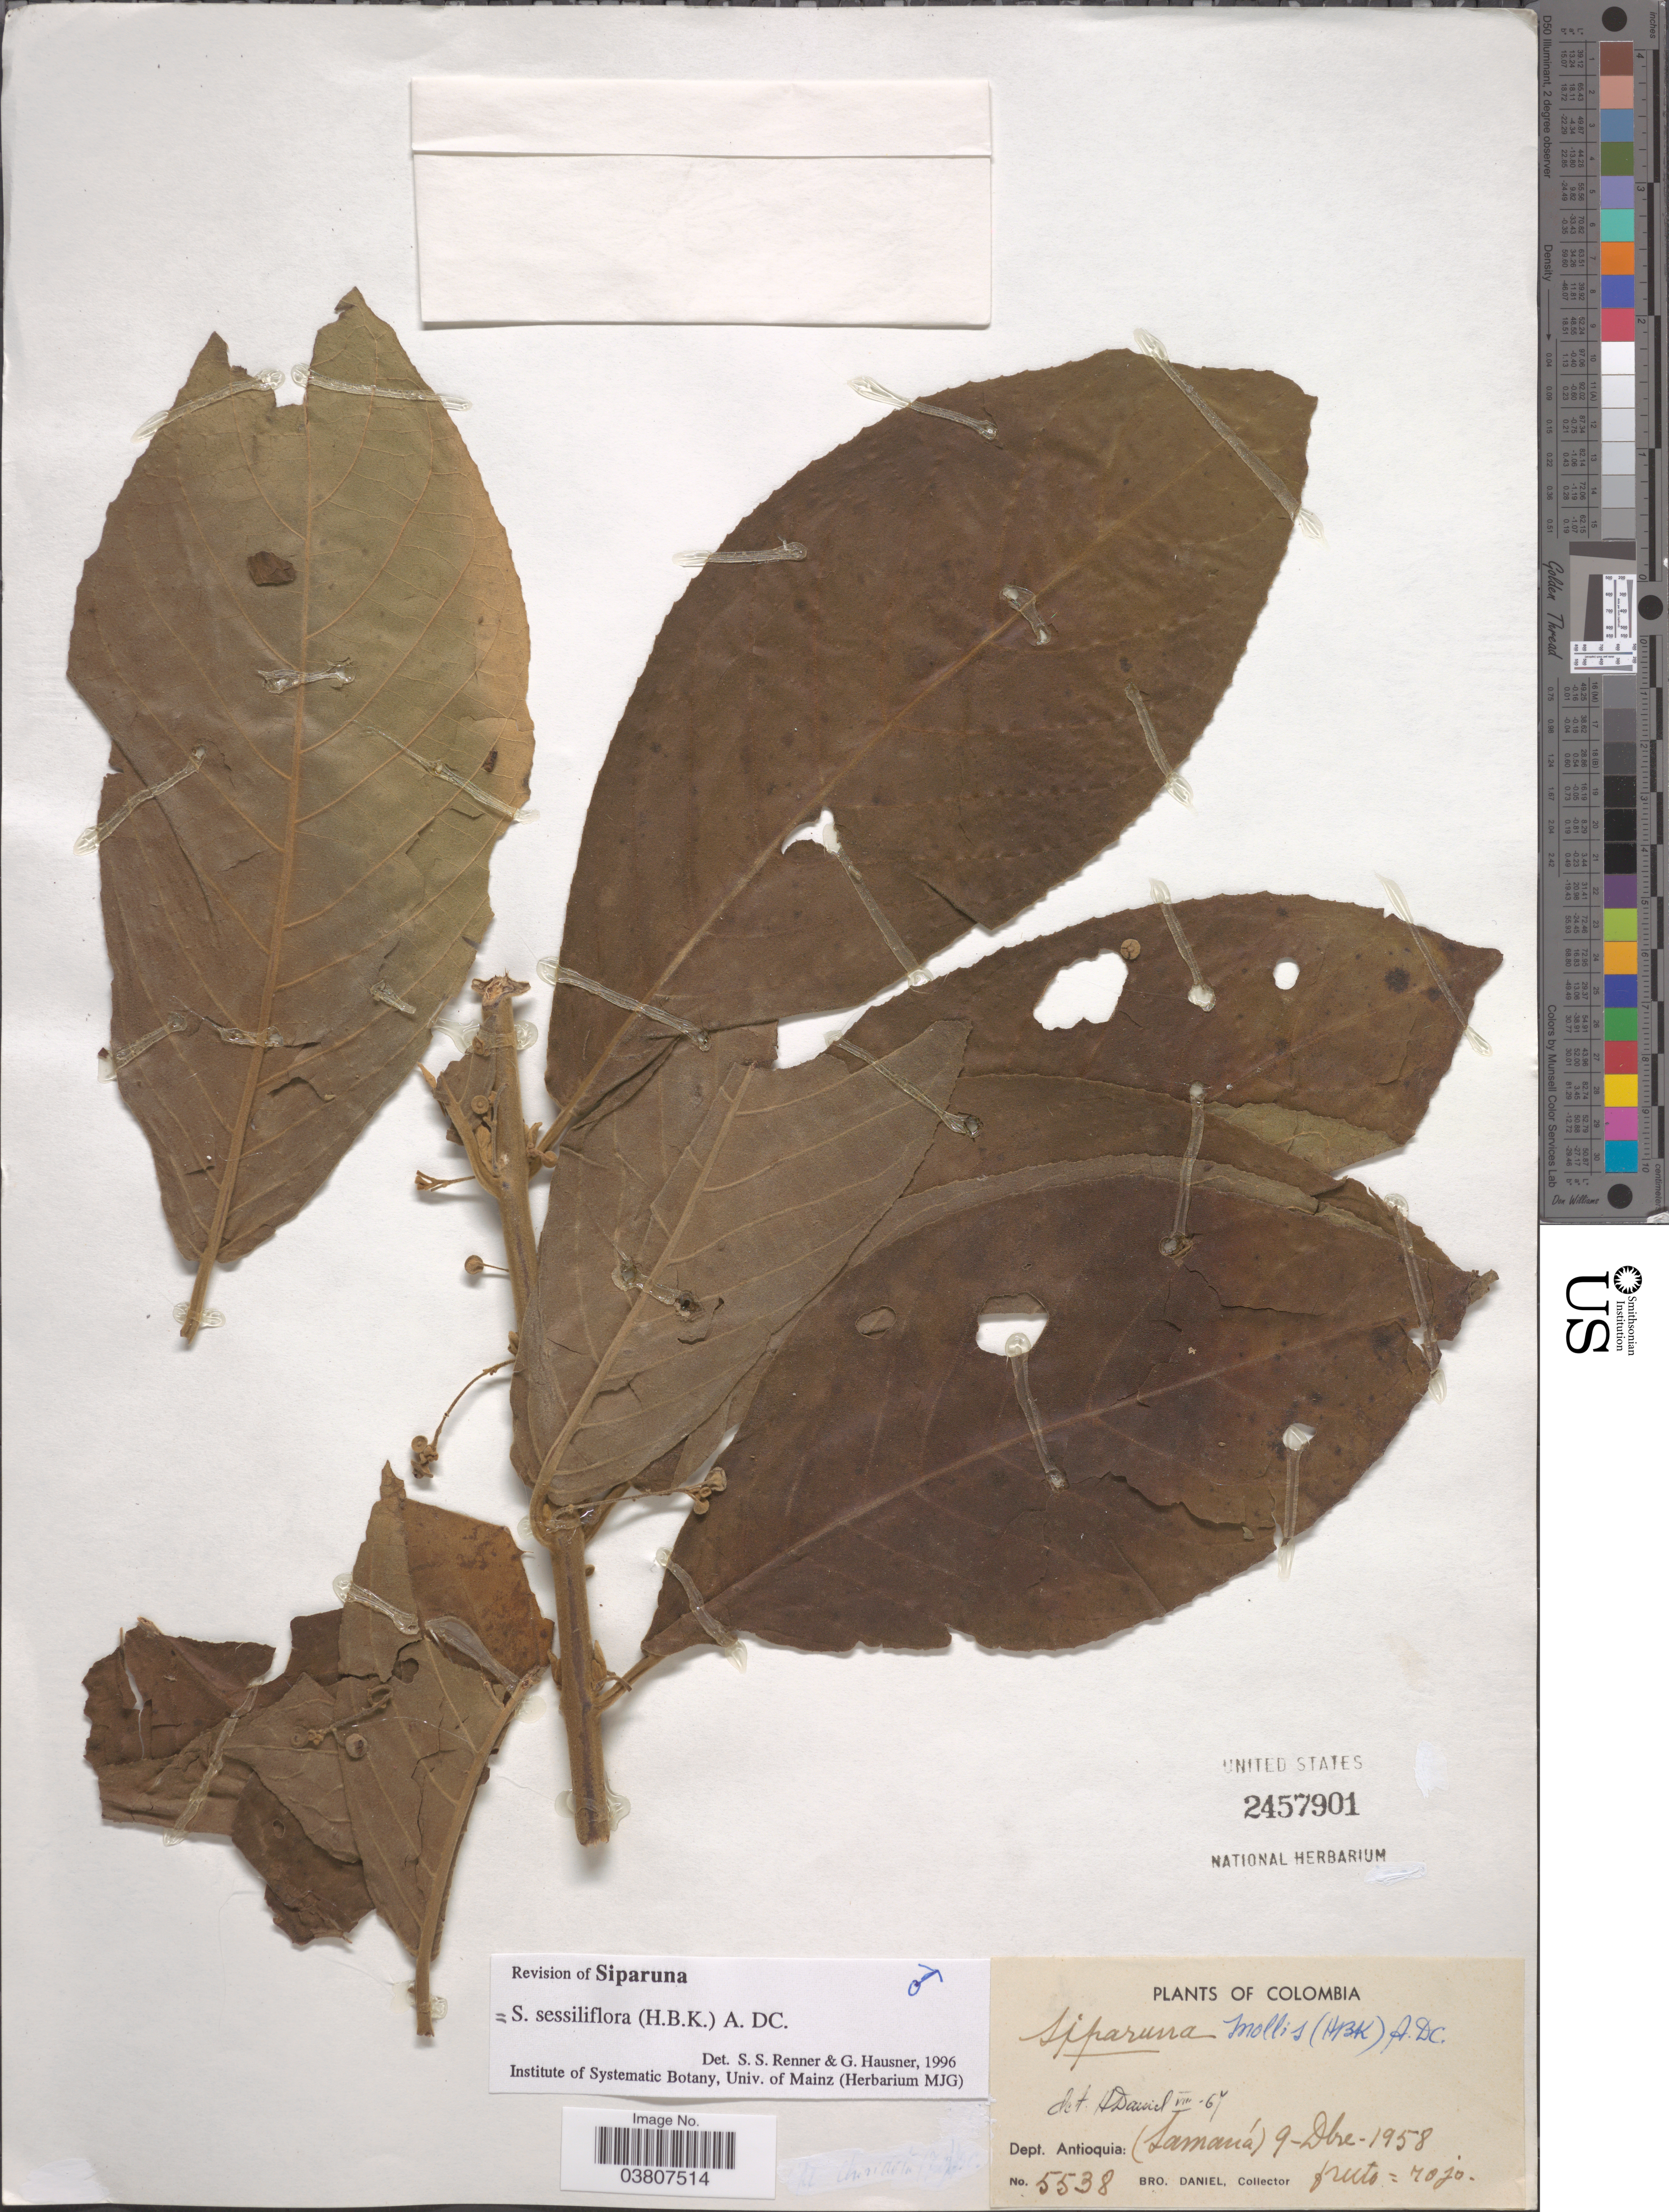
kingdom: Plantae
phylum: Tracheophyta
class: Magnoliopsida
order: Laurales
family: Siparunaceae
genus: Siparuna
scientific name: Siparuna sessiliflora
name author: (Kunth) A. DC.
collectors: Bro. Daniel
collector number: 5538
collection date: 1958-12-09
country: Colombia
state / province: Antioquia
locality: Dept. Antioquia: (Samariá).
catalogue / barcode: US 2457901